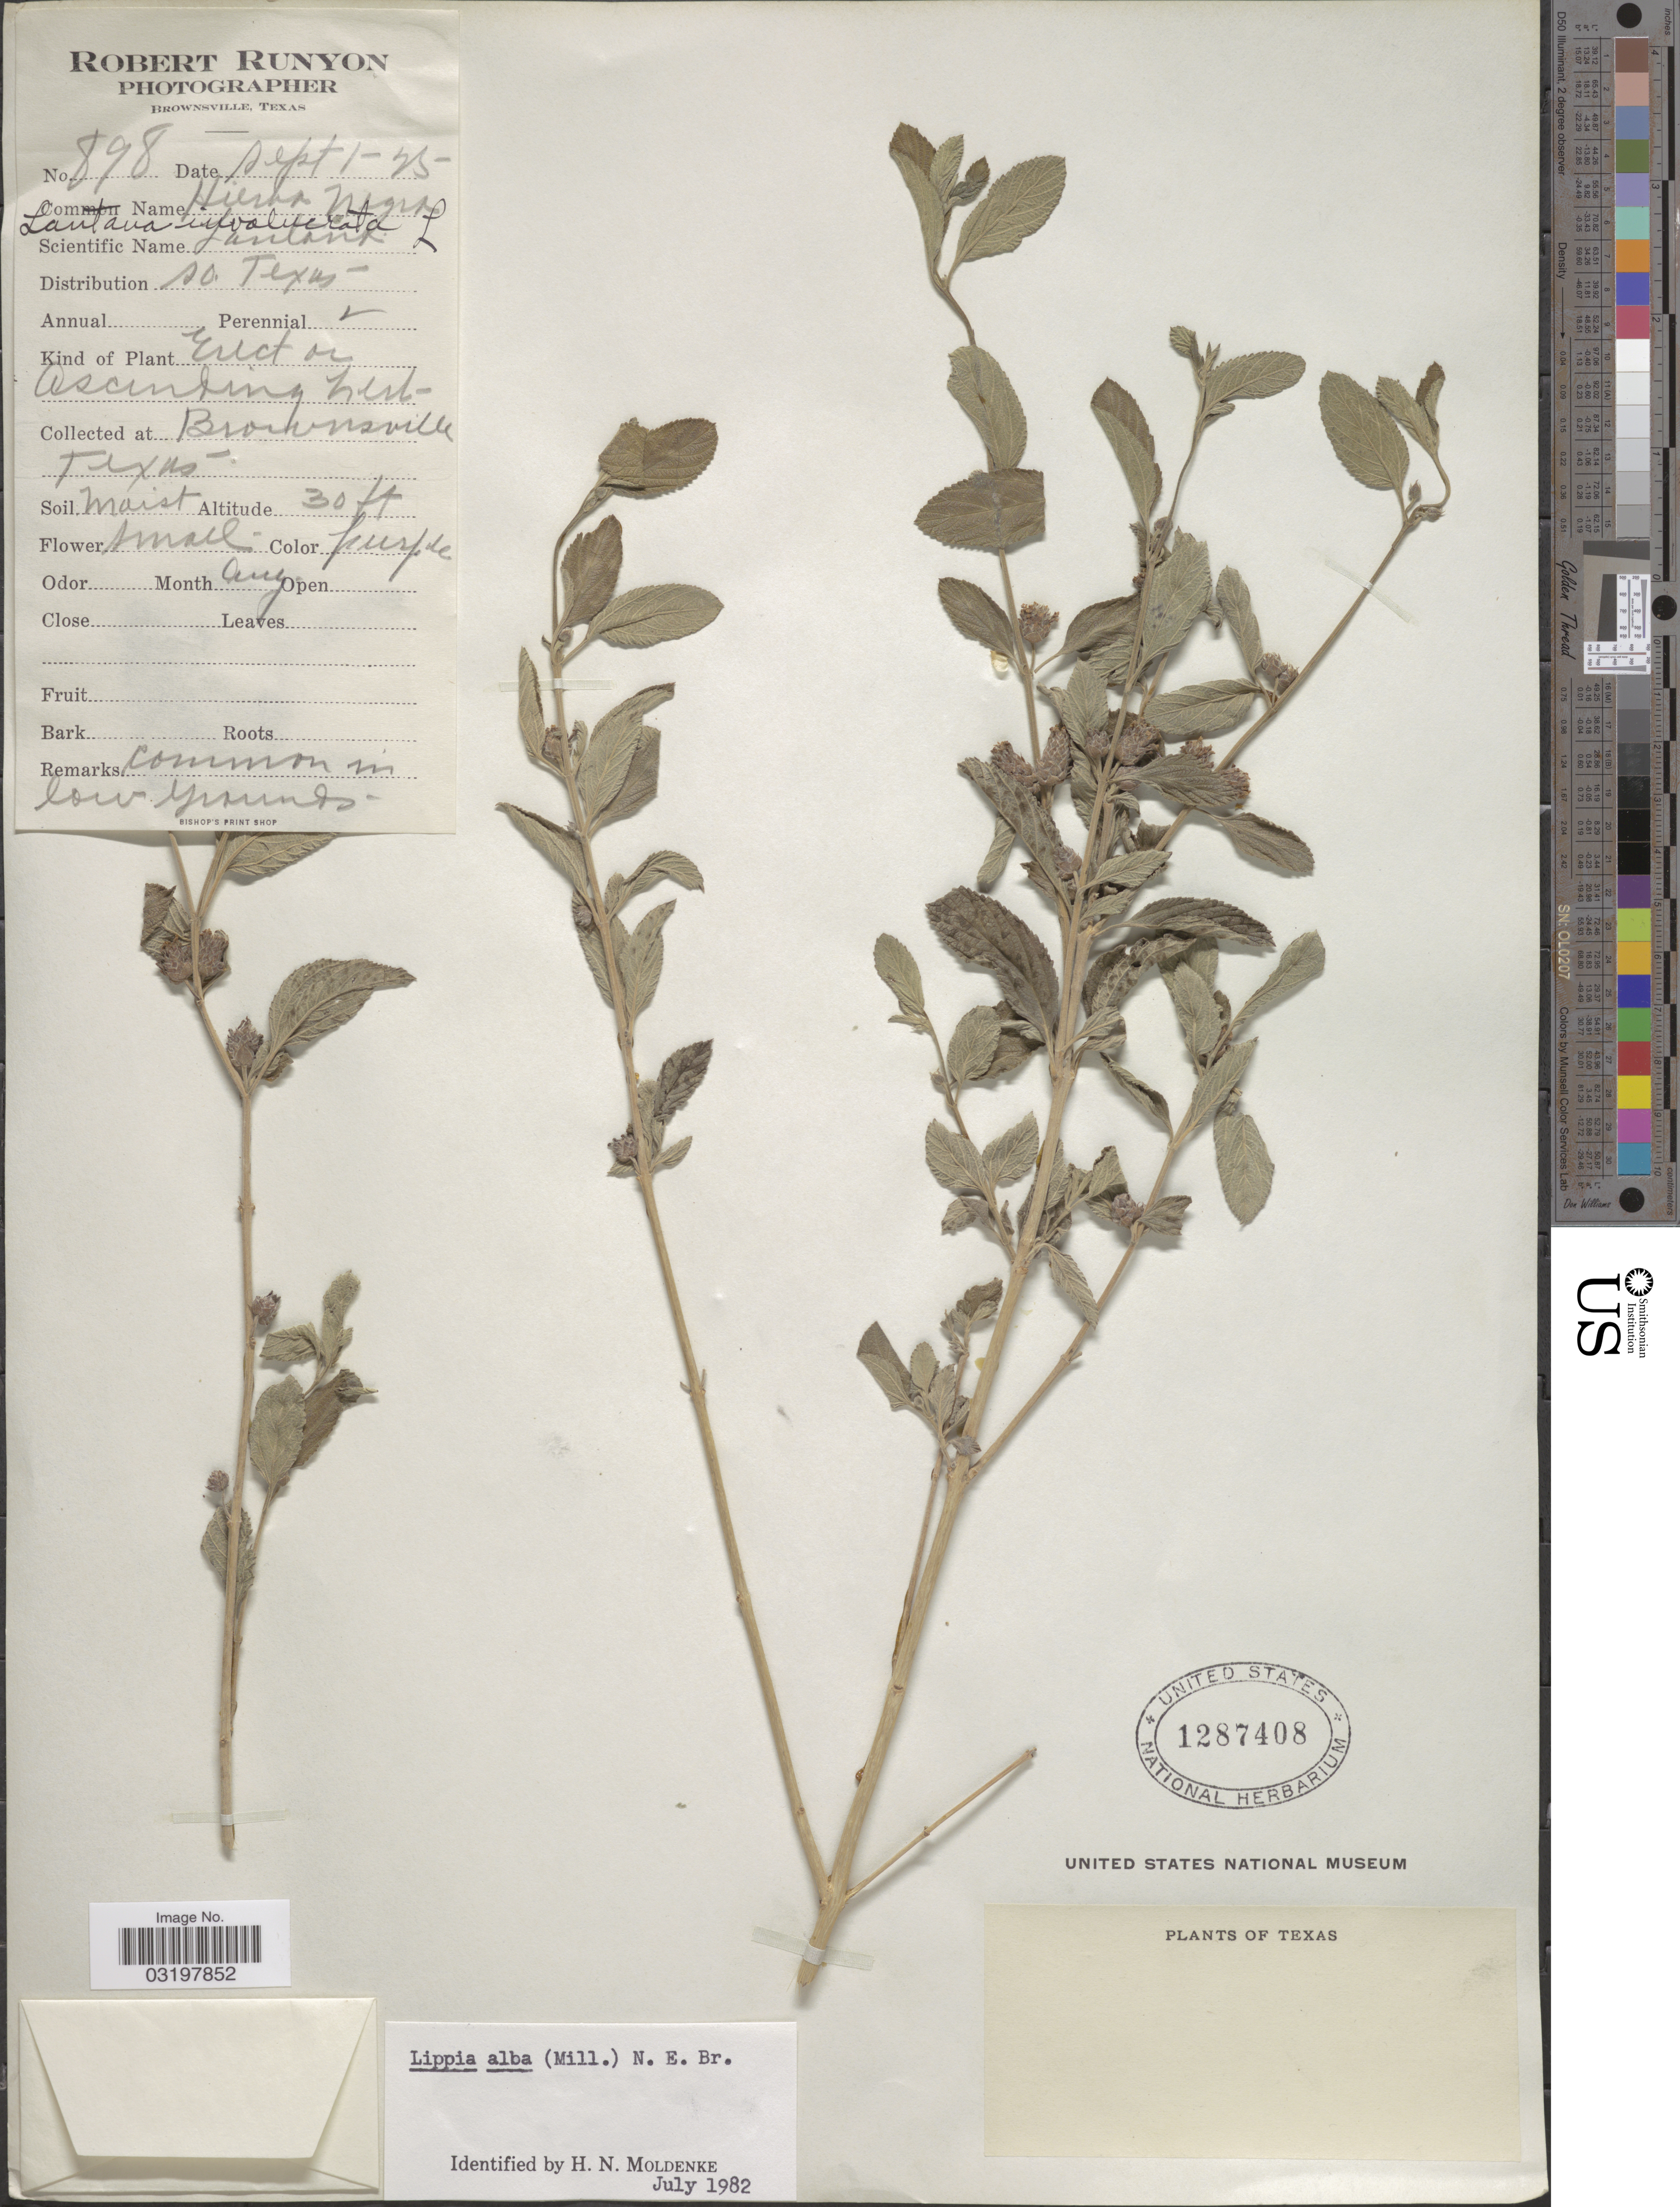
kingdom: Plantae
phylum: Tracheophyta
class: Magnoliopsida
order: Lamiales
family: Verbenaceae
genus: Lippia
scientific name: Lippia alba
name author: (Mill.) N.E. Br. ex Britton & P. Wilson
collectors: R. Runyon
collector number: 898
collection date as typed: Transcribed d/m/y: 1/9/25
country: United States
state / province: Texas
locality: Brownsville.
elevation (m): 9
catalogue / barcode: US 1287408